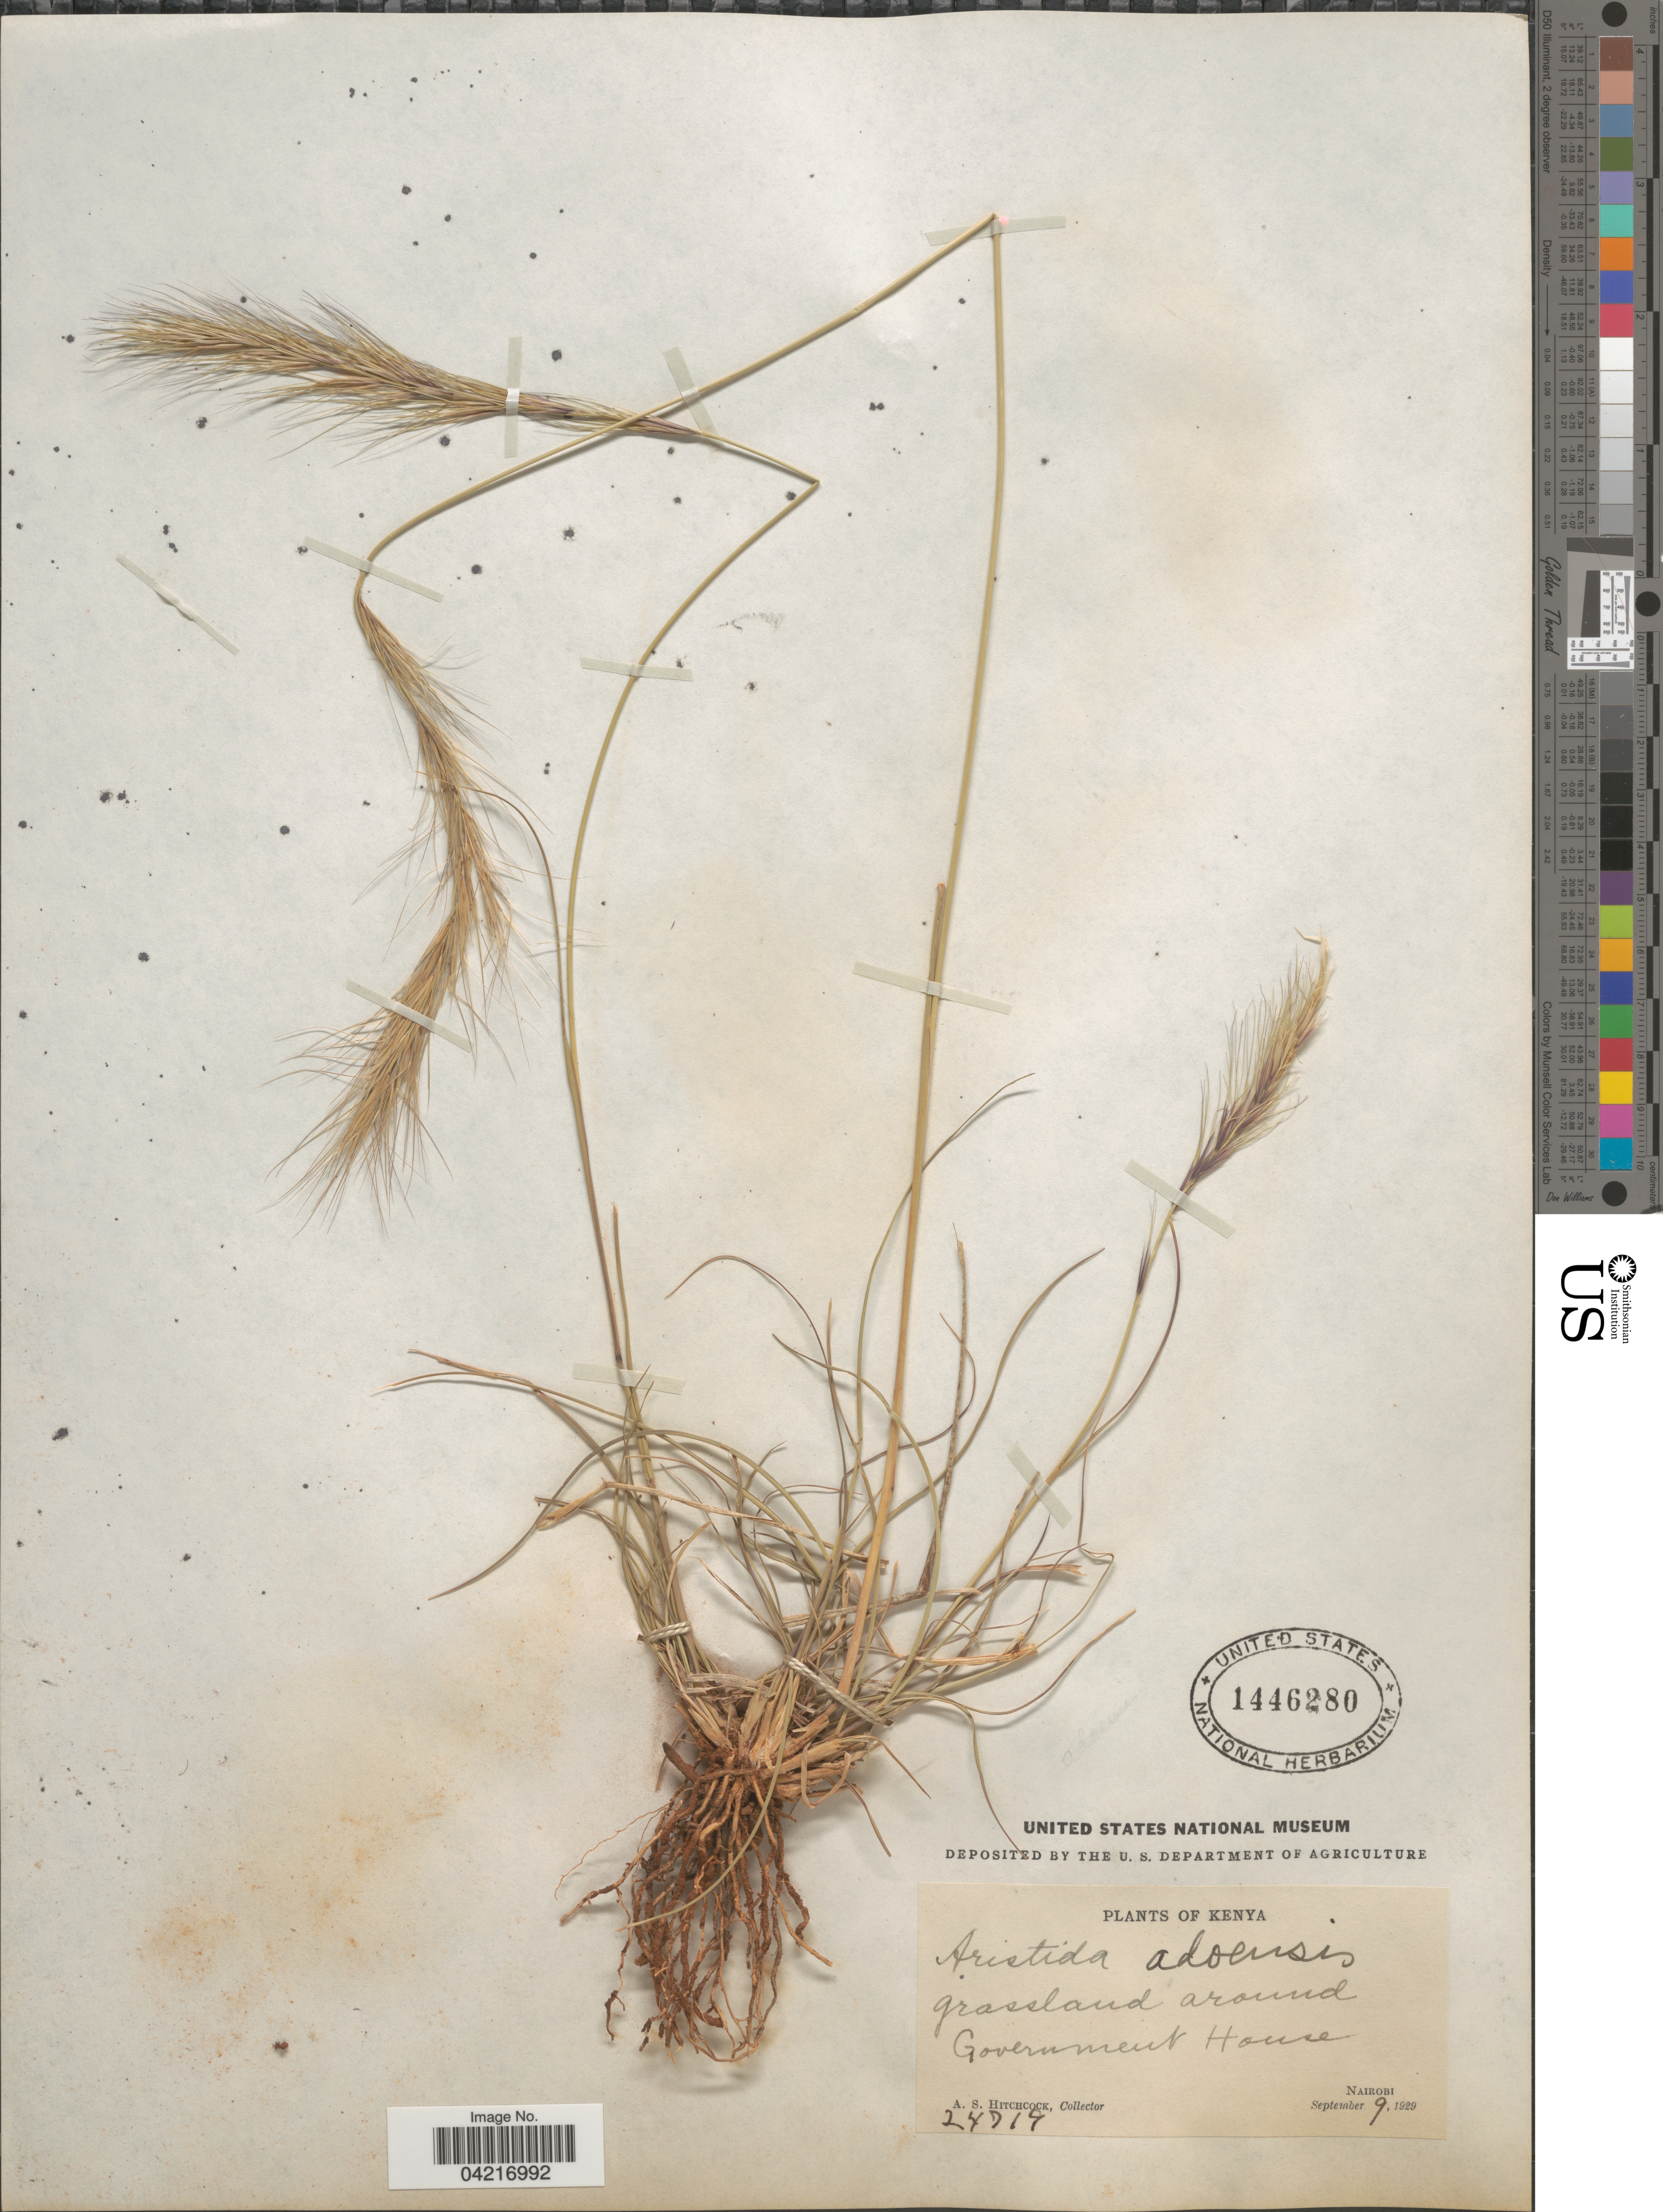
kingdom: Plantae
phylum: Tracheophyta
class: Liliopsida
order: Poales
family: Poaceae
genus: Aristida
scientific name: Aristida adoensis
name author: Hochst. ex A. Rich.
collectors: A. S. Hitchcock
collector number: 24719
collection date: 1929-09-09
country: Kenya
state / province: Nairobi Area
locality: Government House. Nairobi.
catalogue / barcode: US 1446280